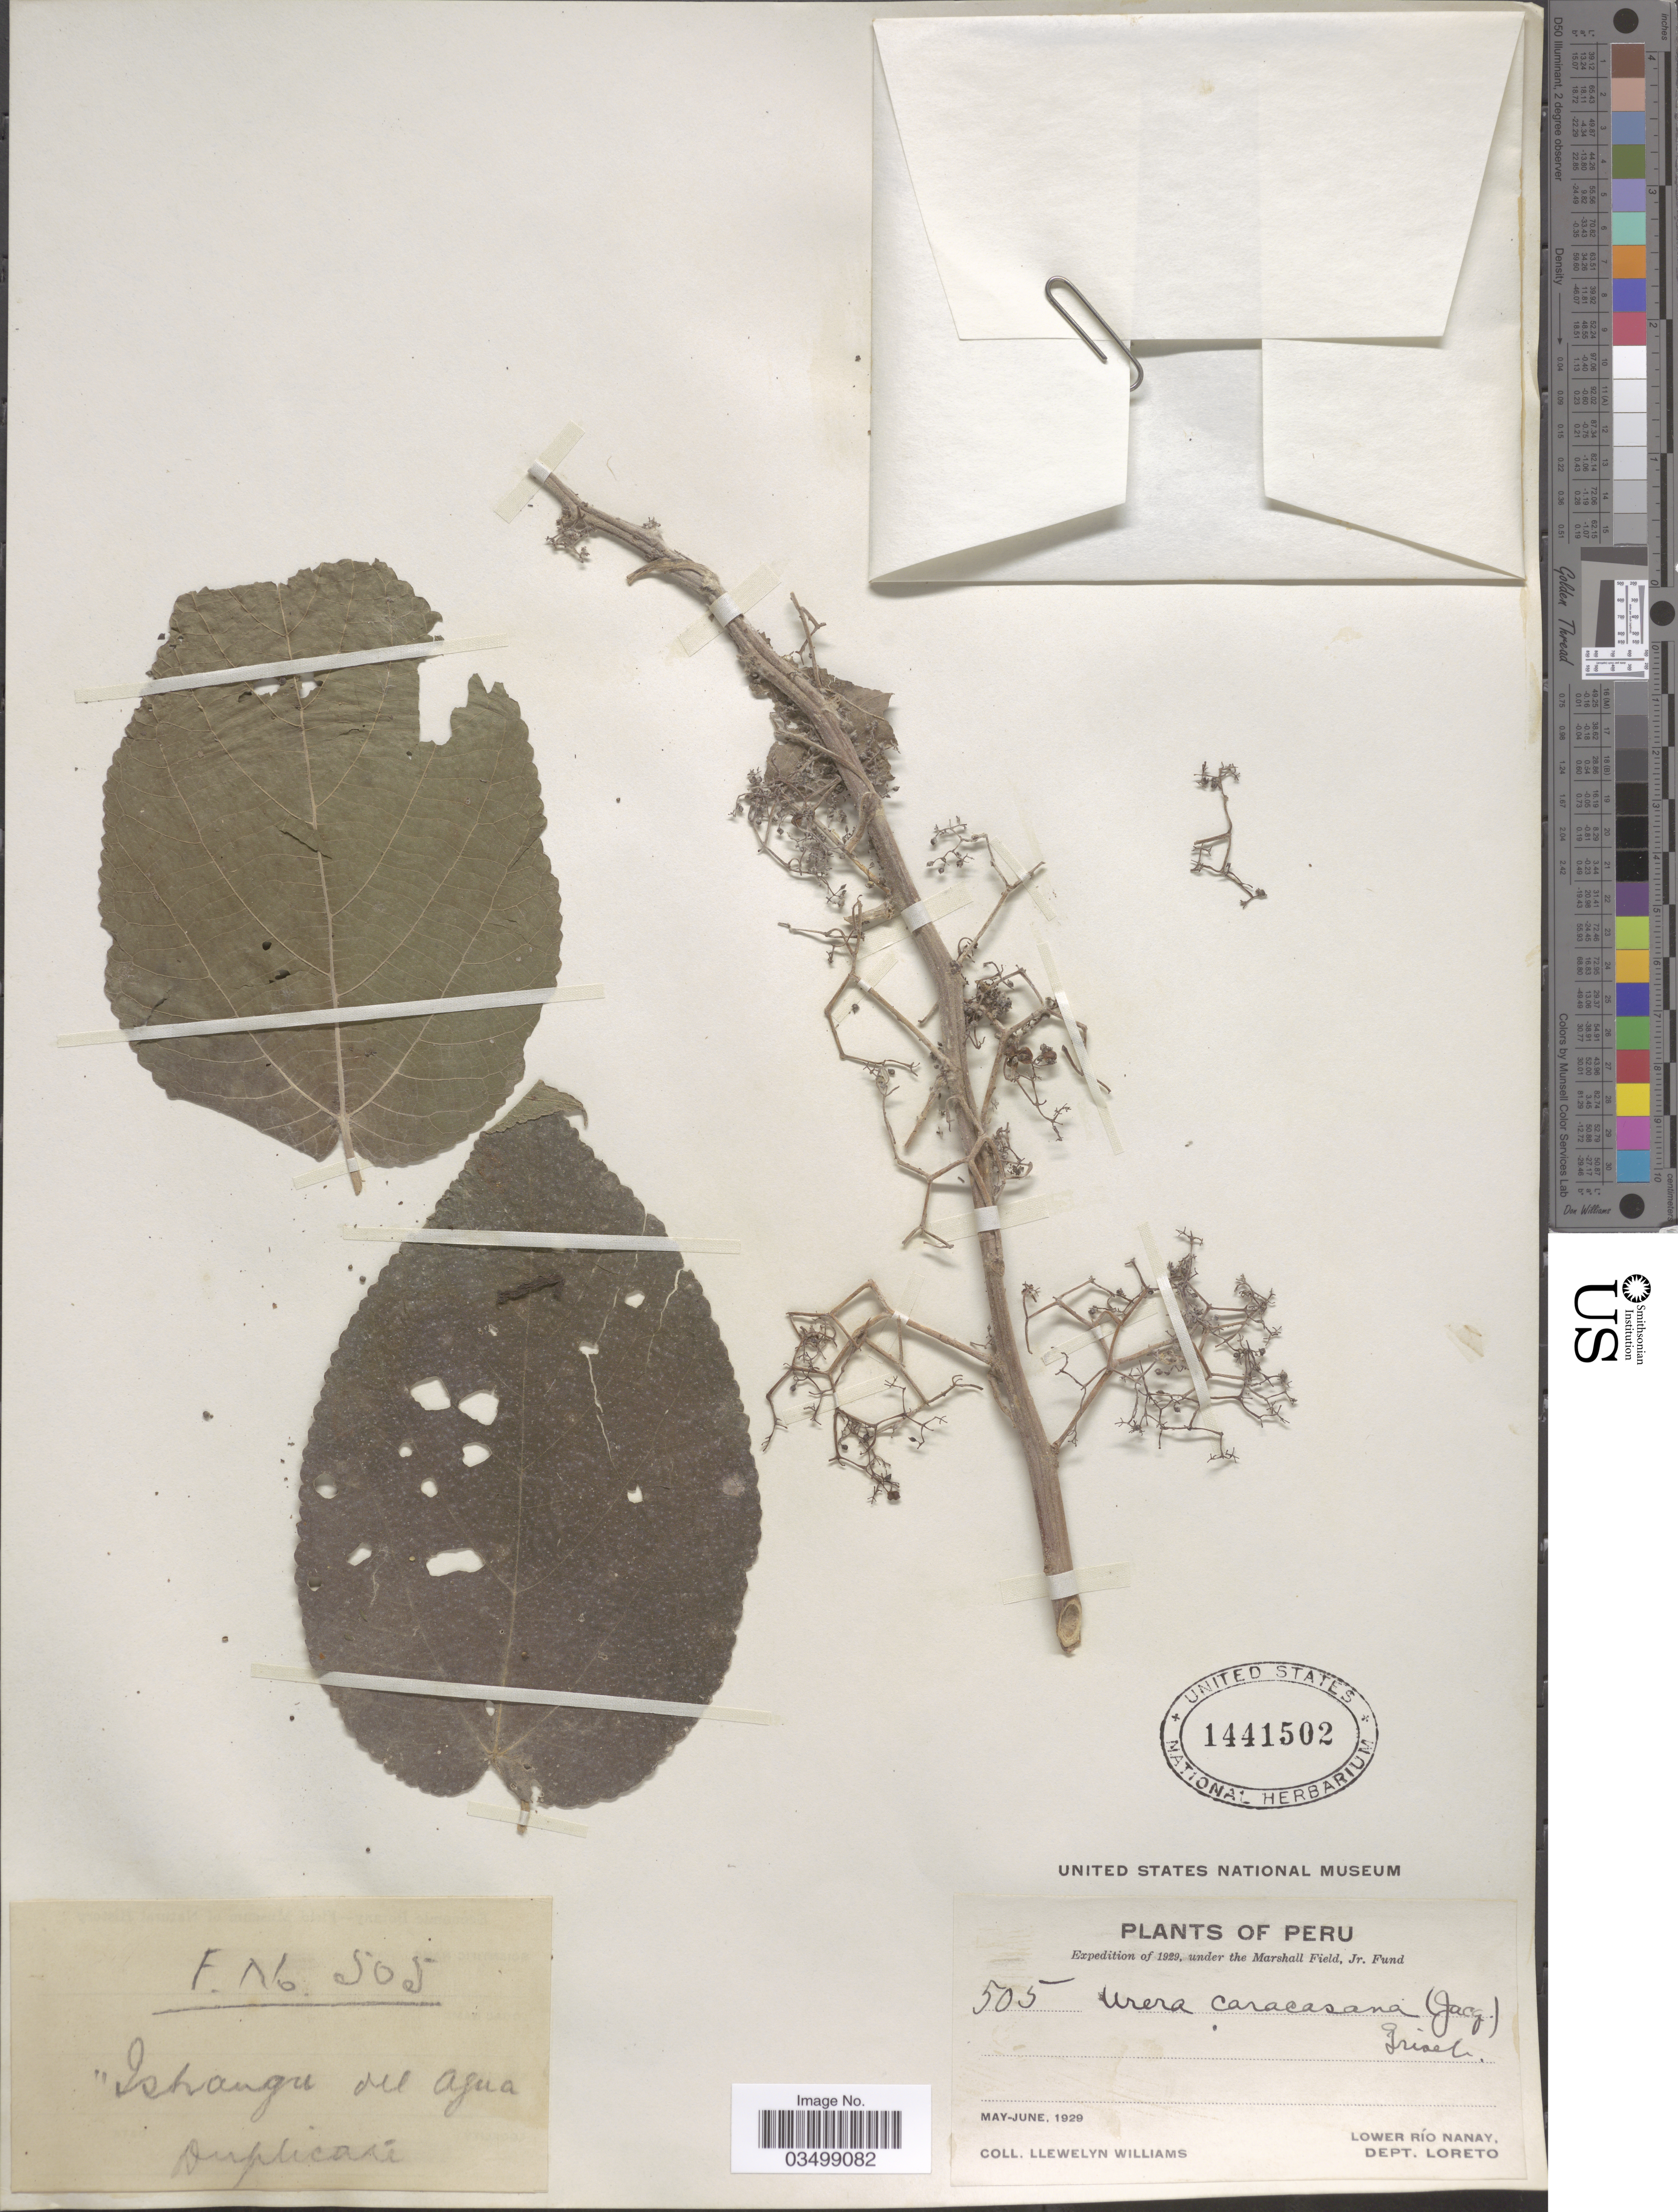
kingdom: Plantae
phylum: Tracheophyta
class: Magnoliopsida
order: Rosales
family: Urticaceae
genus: Urera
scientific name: Urera caracasana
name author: (Jacq.) Gaudich. ex Griseb.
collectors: Ll. Williams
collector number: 505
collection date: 1929-05/1929-06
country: Peru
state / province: Loreto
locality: Lower Río Nanay, Dept. Loreto.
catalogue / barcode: US 1441502